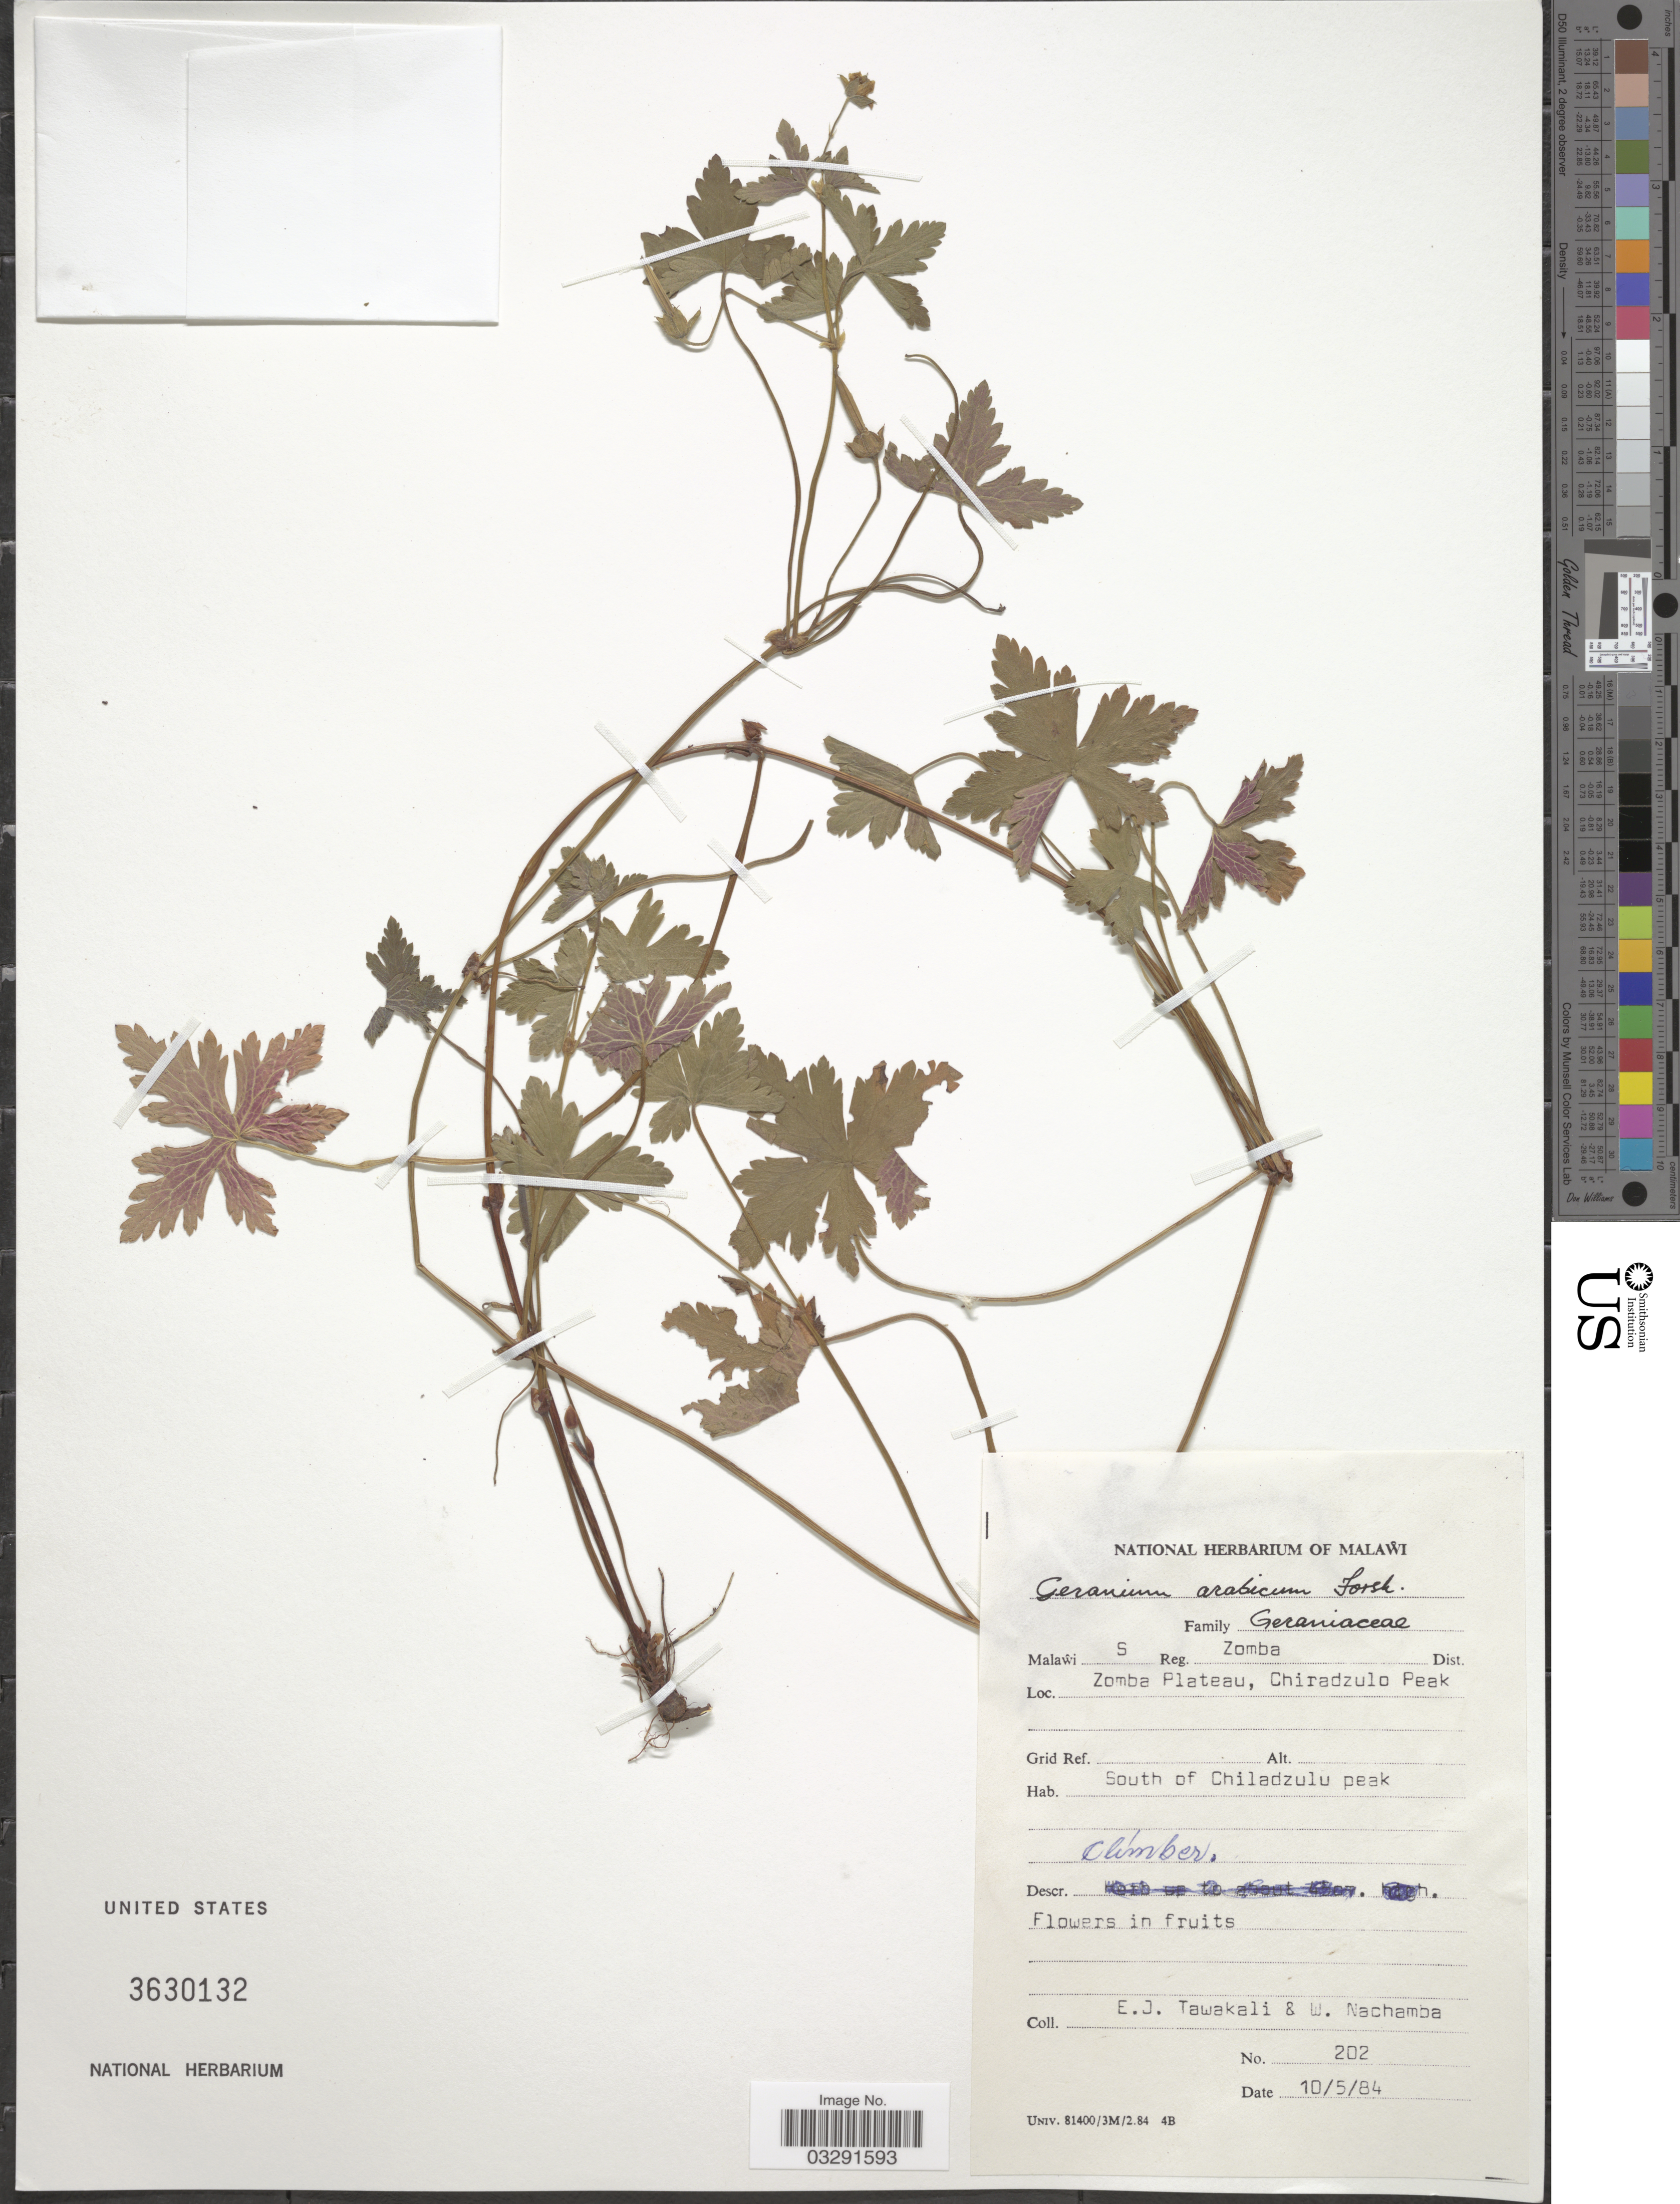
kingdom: Plantae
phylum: Tracheophyta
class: Magnoliopsida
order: Geraniales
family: Geraniaceae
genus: Geranium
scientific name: Geranium arabicum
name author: Forssk.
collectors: E. Tawakali & W. Nachamba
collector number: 202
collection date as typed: Transcribed d/m/y: 10/5/84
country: Malawi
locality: Malawi S. Reg. Zomba. Dist [unsure placement]. Zomba Plateau, Chiradzulo Peak. South of Chiladzulu peak.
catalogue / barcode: US 3630132